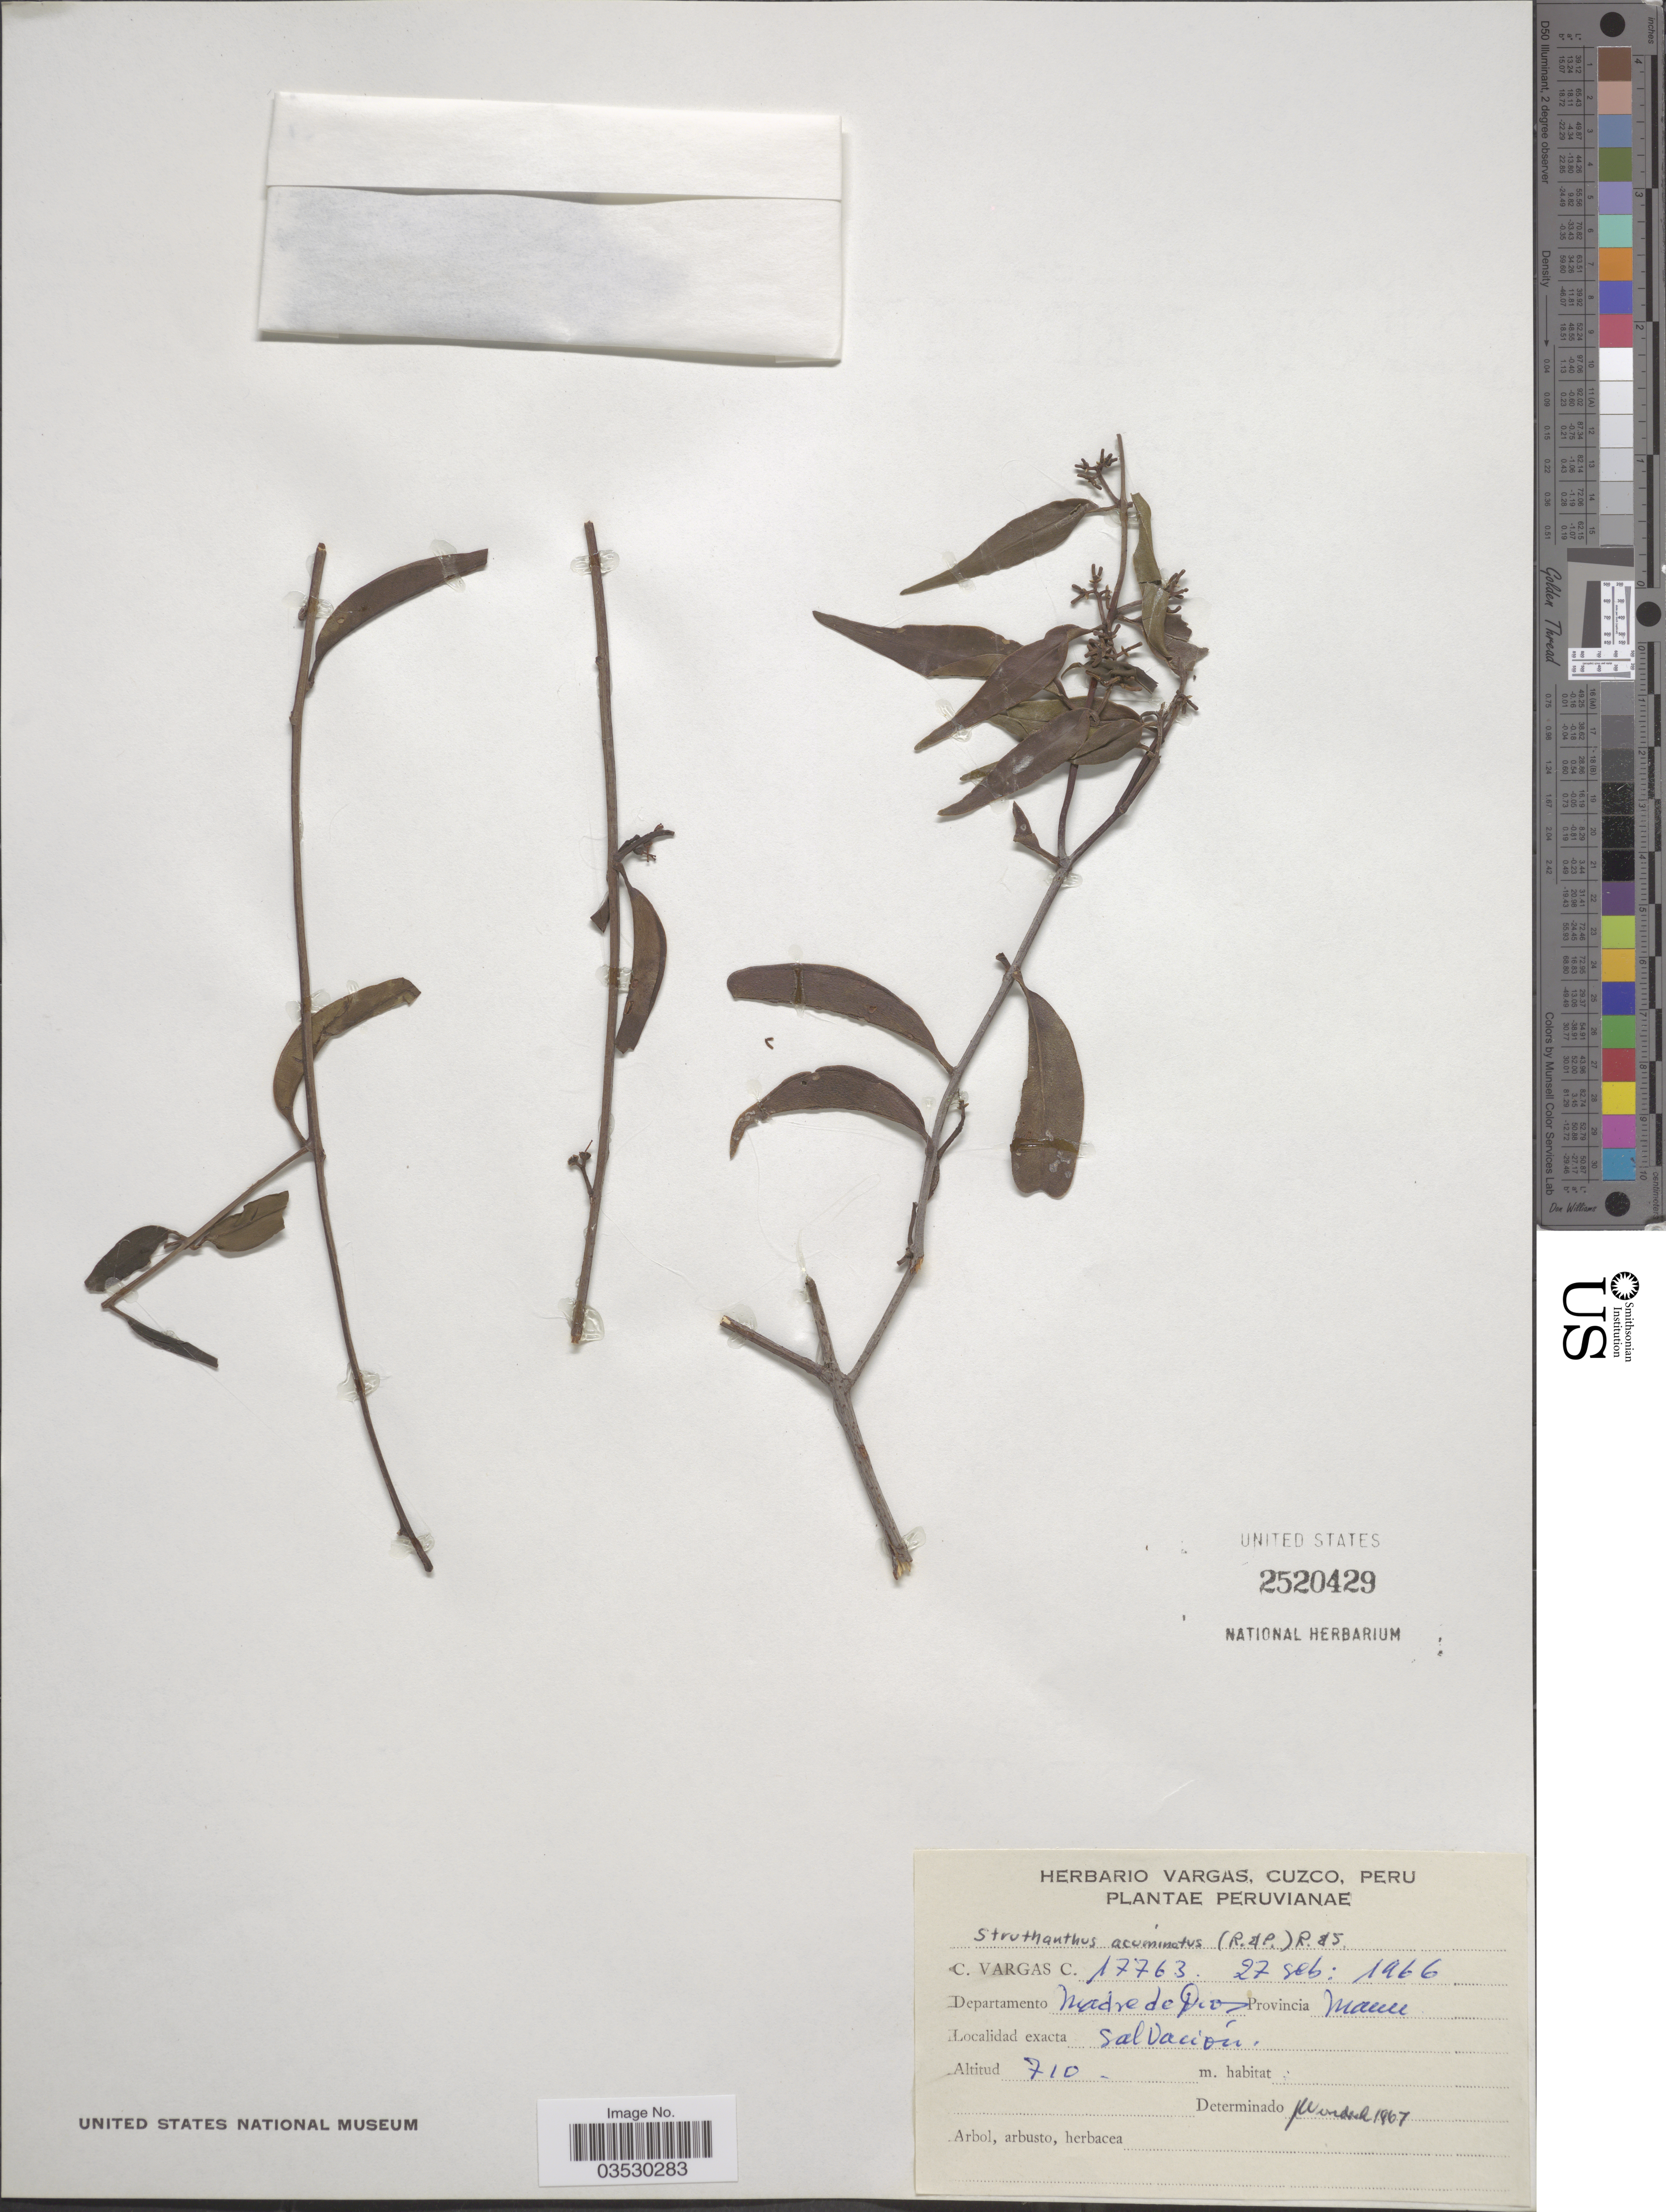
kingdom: Plantae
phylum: Tracheophyta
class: Magnoliopsida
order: Santalales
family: Loranthaceae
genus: Struthanthus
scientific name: Struthanthus acuminatus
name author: (Ruiz & Pav.) G. Don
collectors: C. Vargas Calderón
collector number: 17763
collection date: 1966-09-27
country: Peru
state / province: Madre de Dios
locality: Departamento Madre de Dios. Provincia Manu. Salvacion.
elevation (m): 710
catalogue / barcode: US 2520429